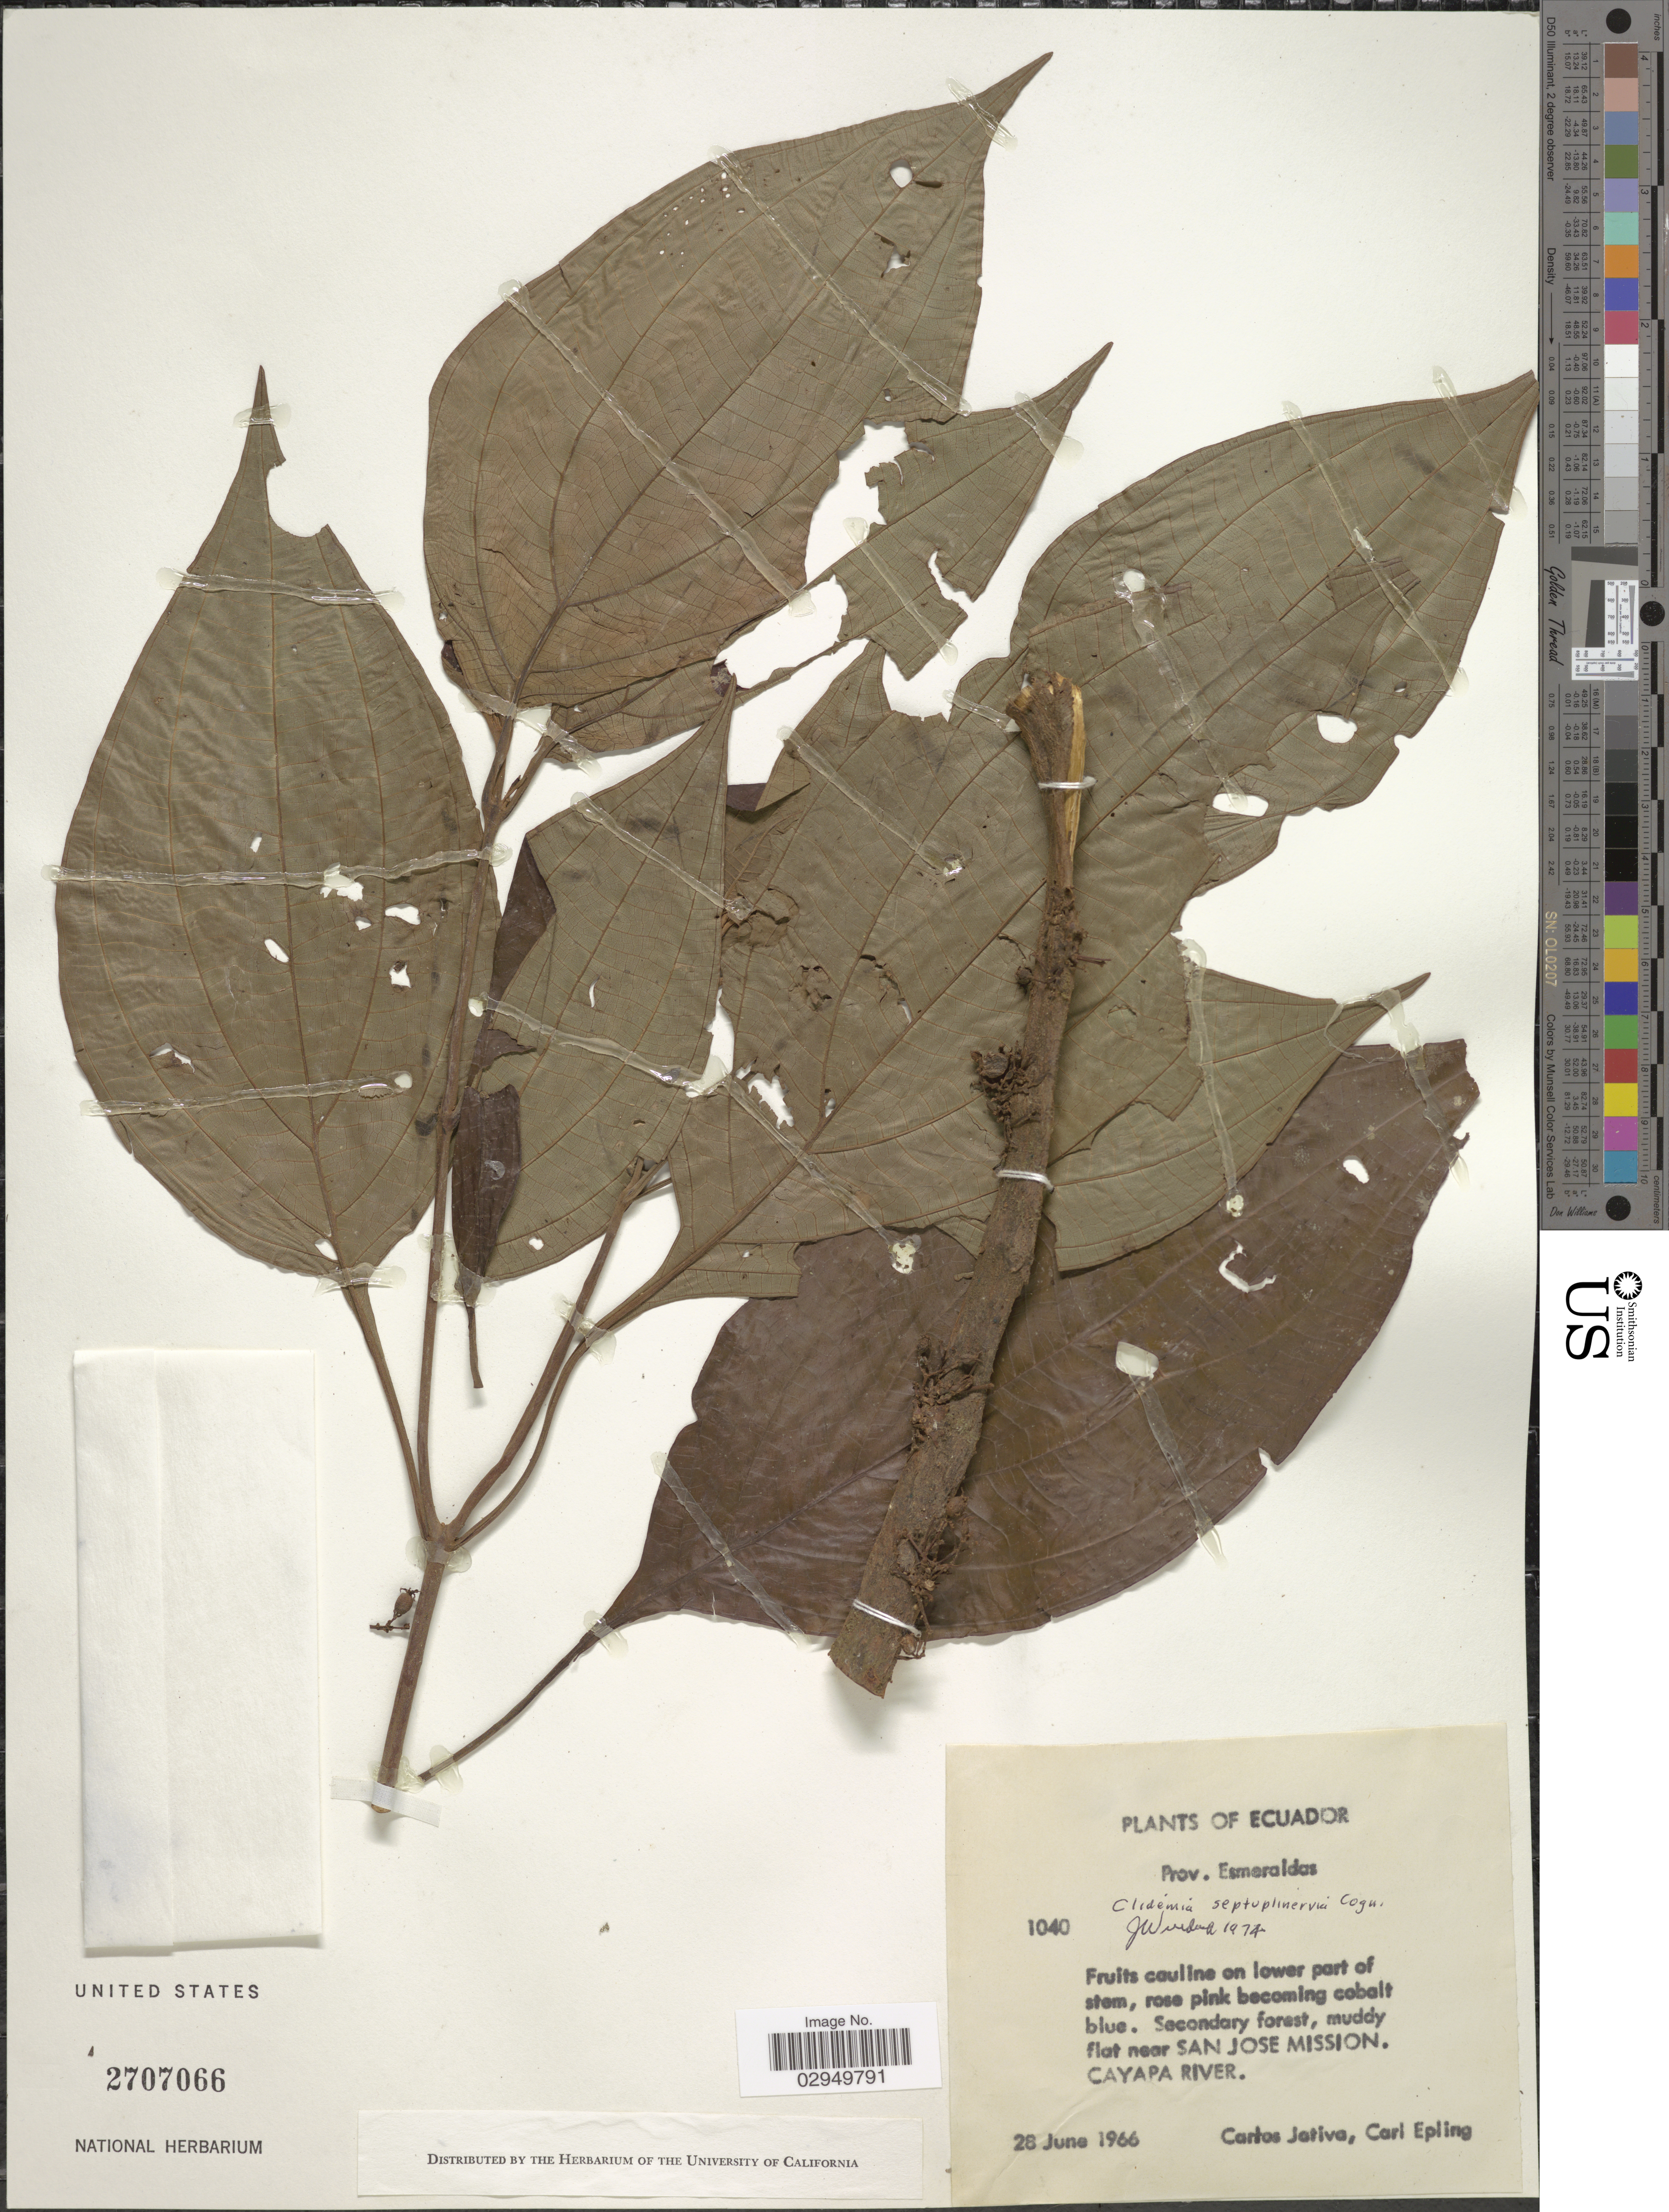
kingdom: Plantae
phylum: Tracheophyta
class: Magnoliopsida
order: Myrtales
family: Melastomataceae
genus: Clidemia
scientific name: Clidemia septuplinervia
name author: Cogn.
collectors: C. D. Játiva & C. C. Epling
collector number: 1040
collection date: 1966-06-28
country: Ecuador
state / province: Esmeraldas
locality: Flat near San Jose Mission. Cayapa River.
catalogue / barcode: US 2707066